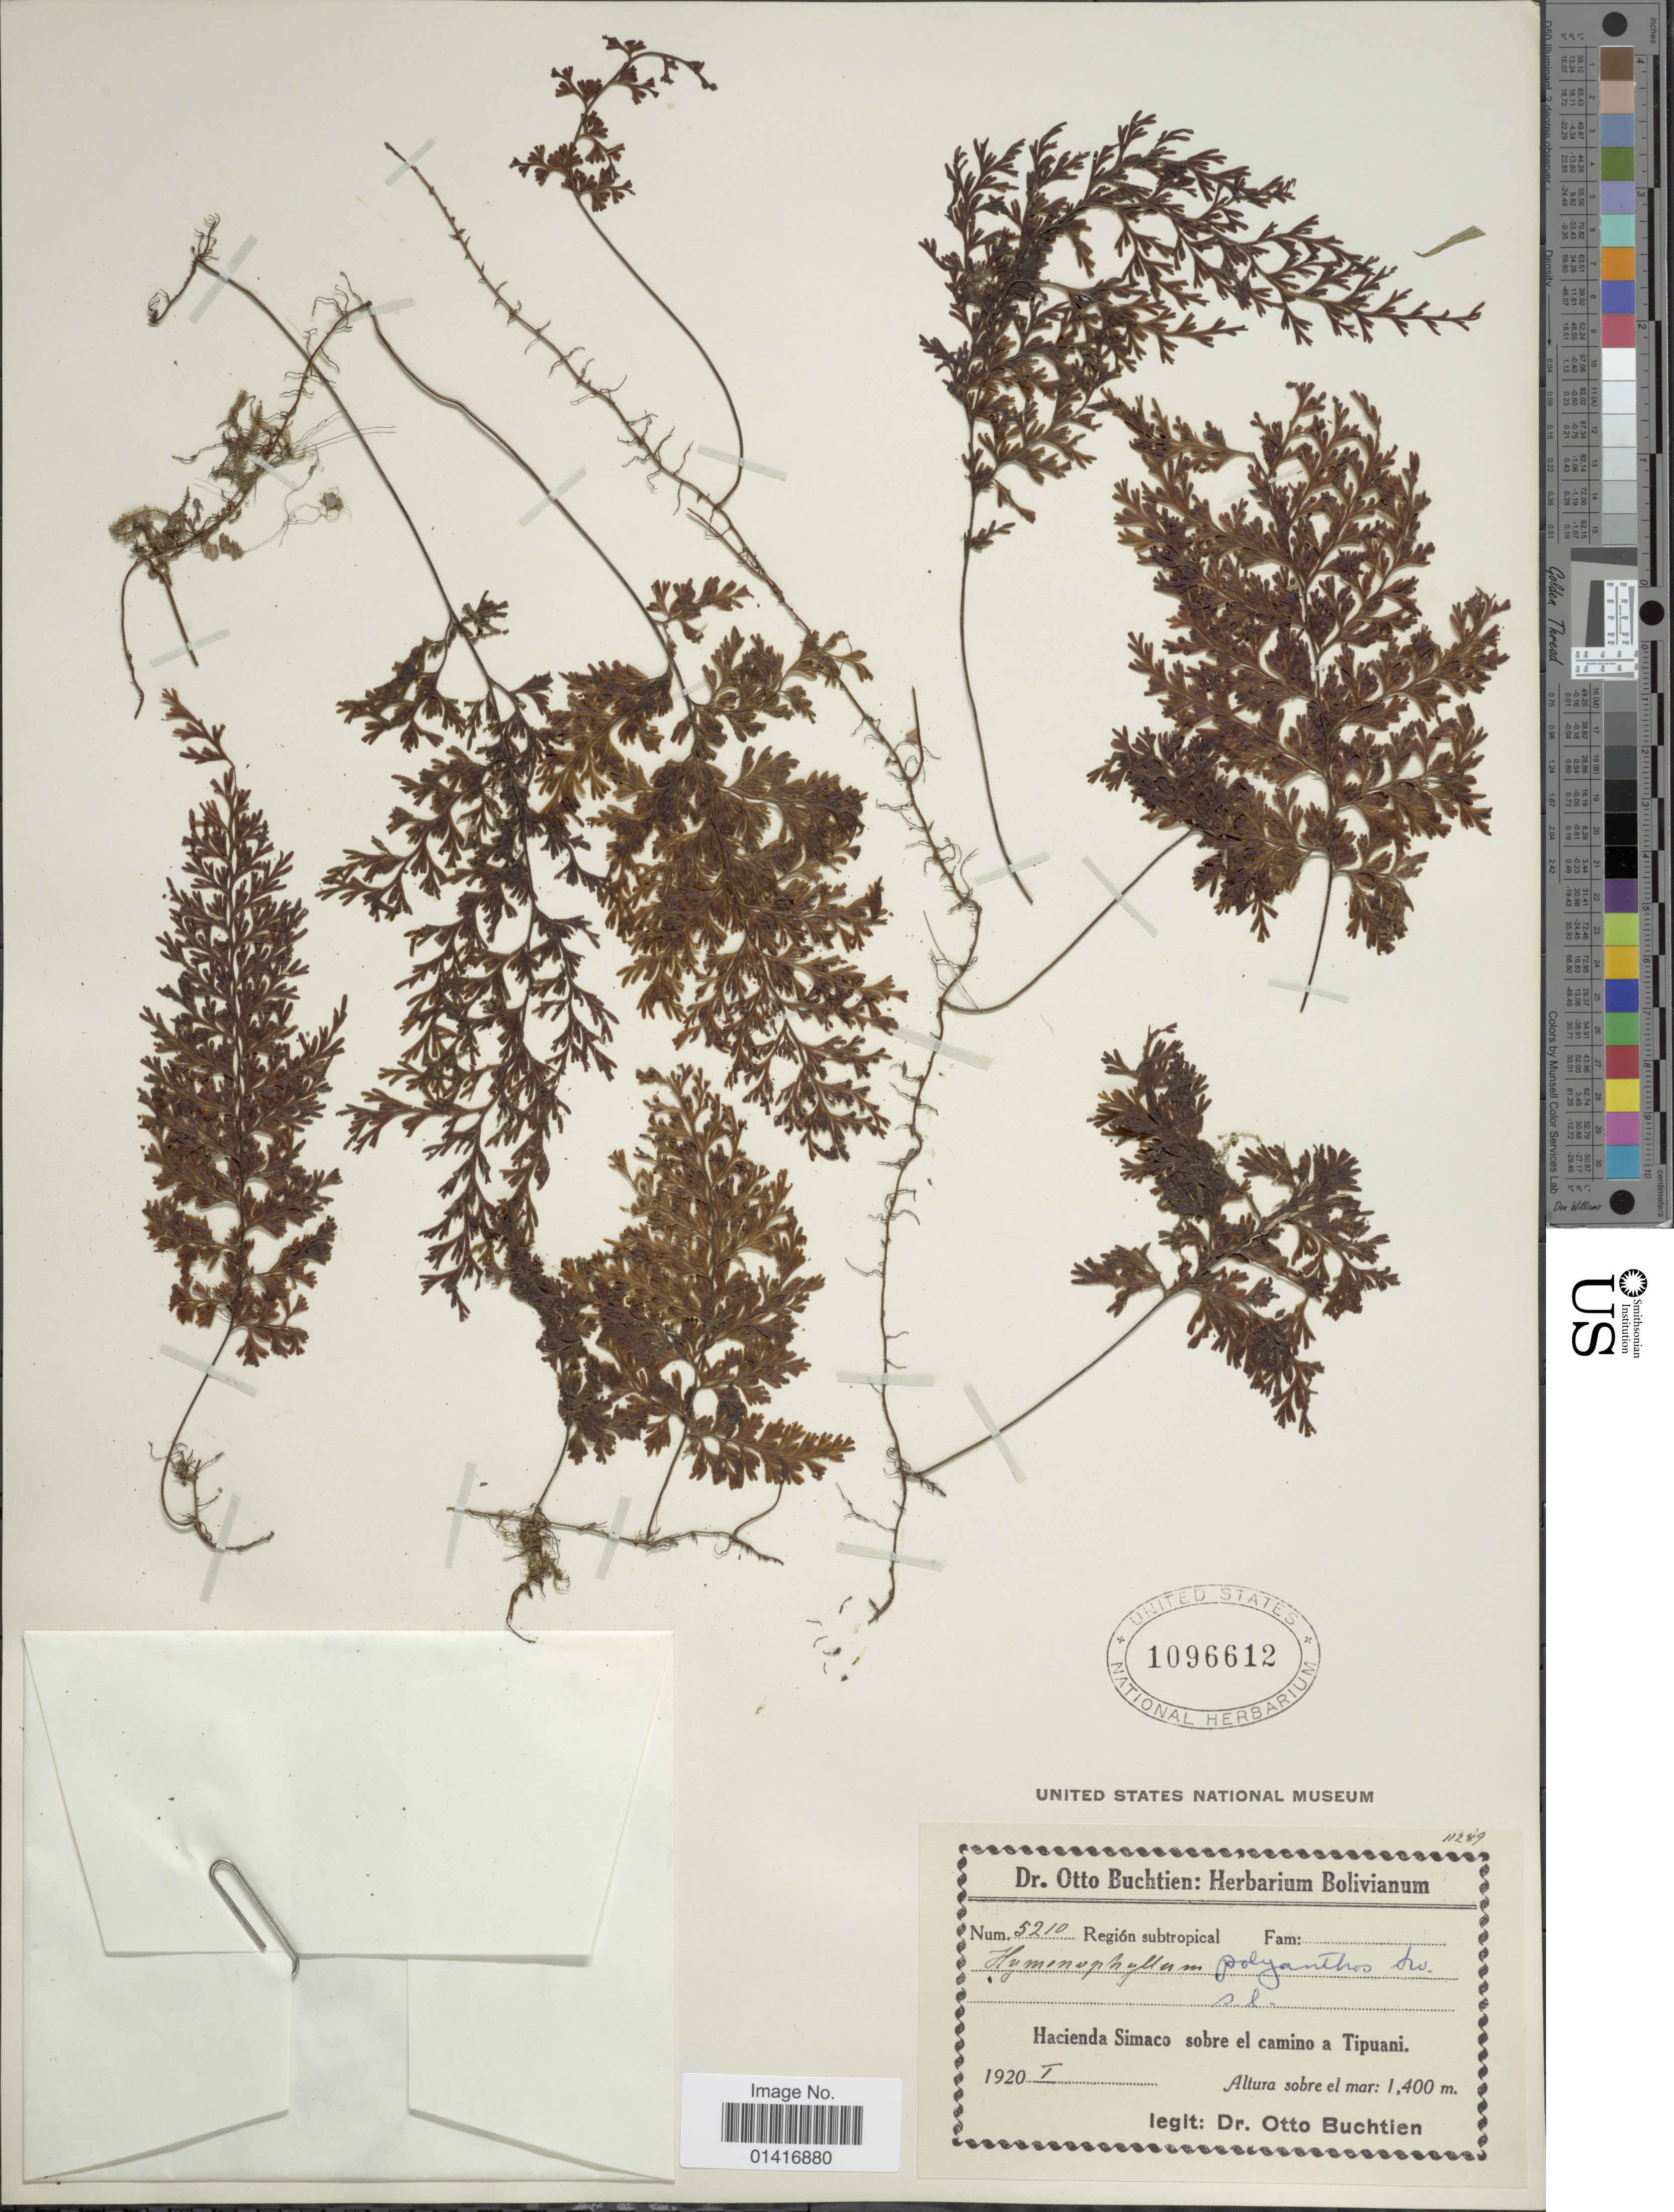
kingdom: Plantae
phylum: Tracheophyta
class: Polypodiopsida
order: Hymenophyllales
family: Hymenophyllaceae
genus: Hymenophyllum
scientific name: Hymenophyllum polyanthos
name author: (Sw.) Sw.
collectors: O. Buchtien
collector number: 5210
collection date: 1920-01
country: Bolivia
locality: Hacienda Simaco sobre el camino a Tipuani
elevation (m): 1400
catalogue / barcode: US 1096612